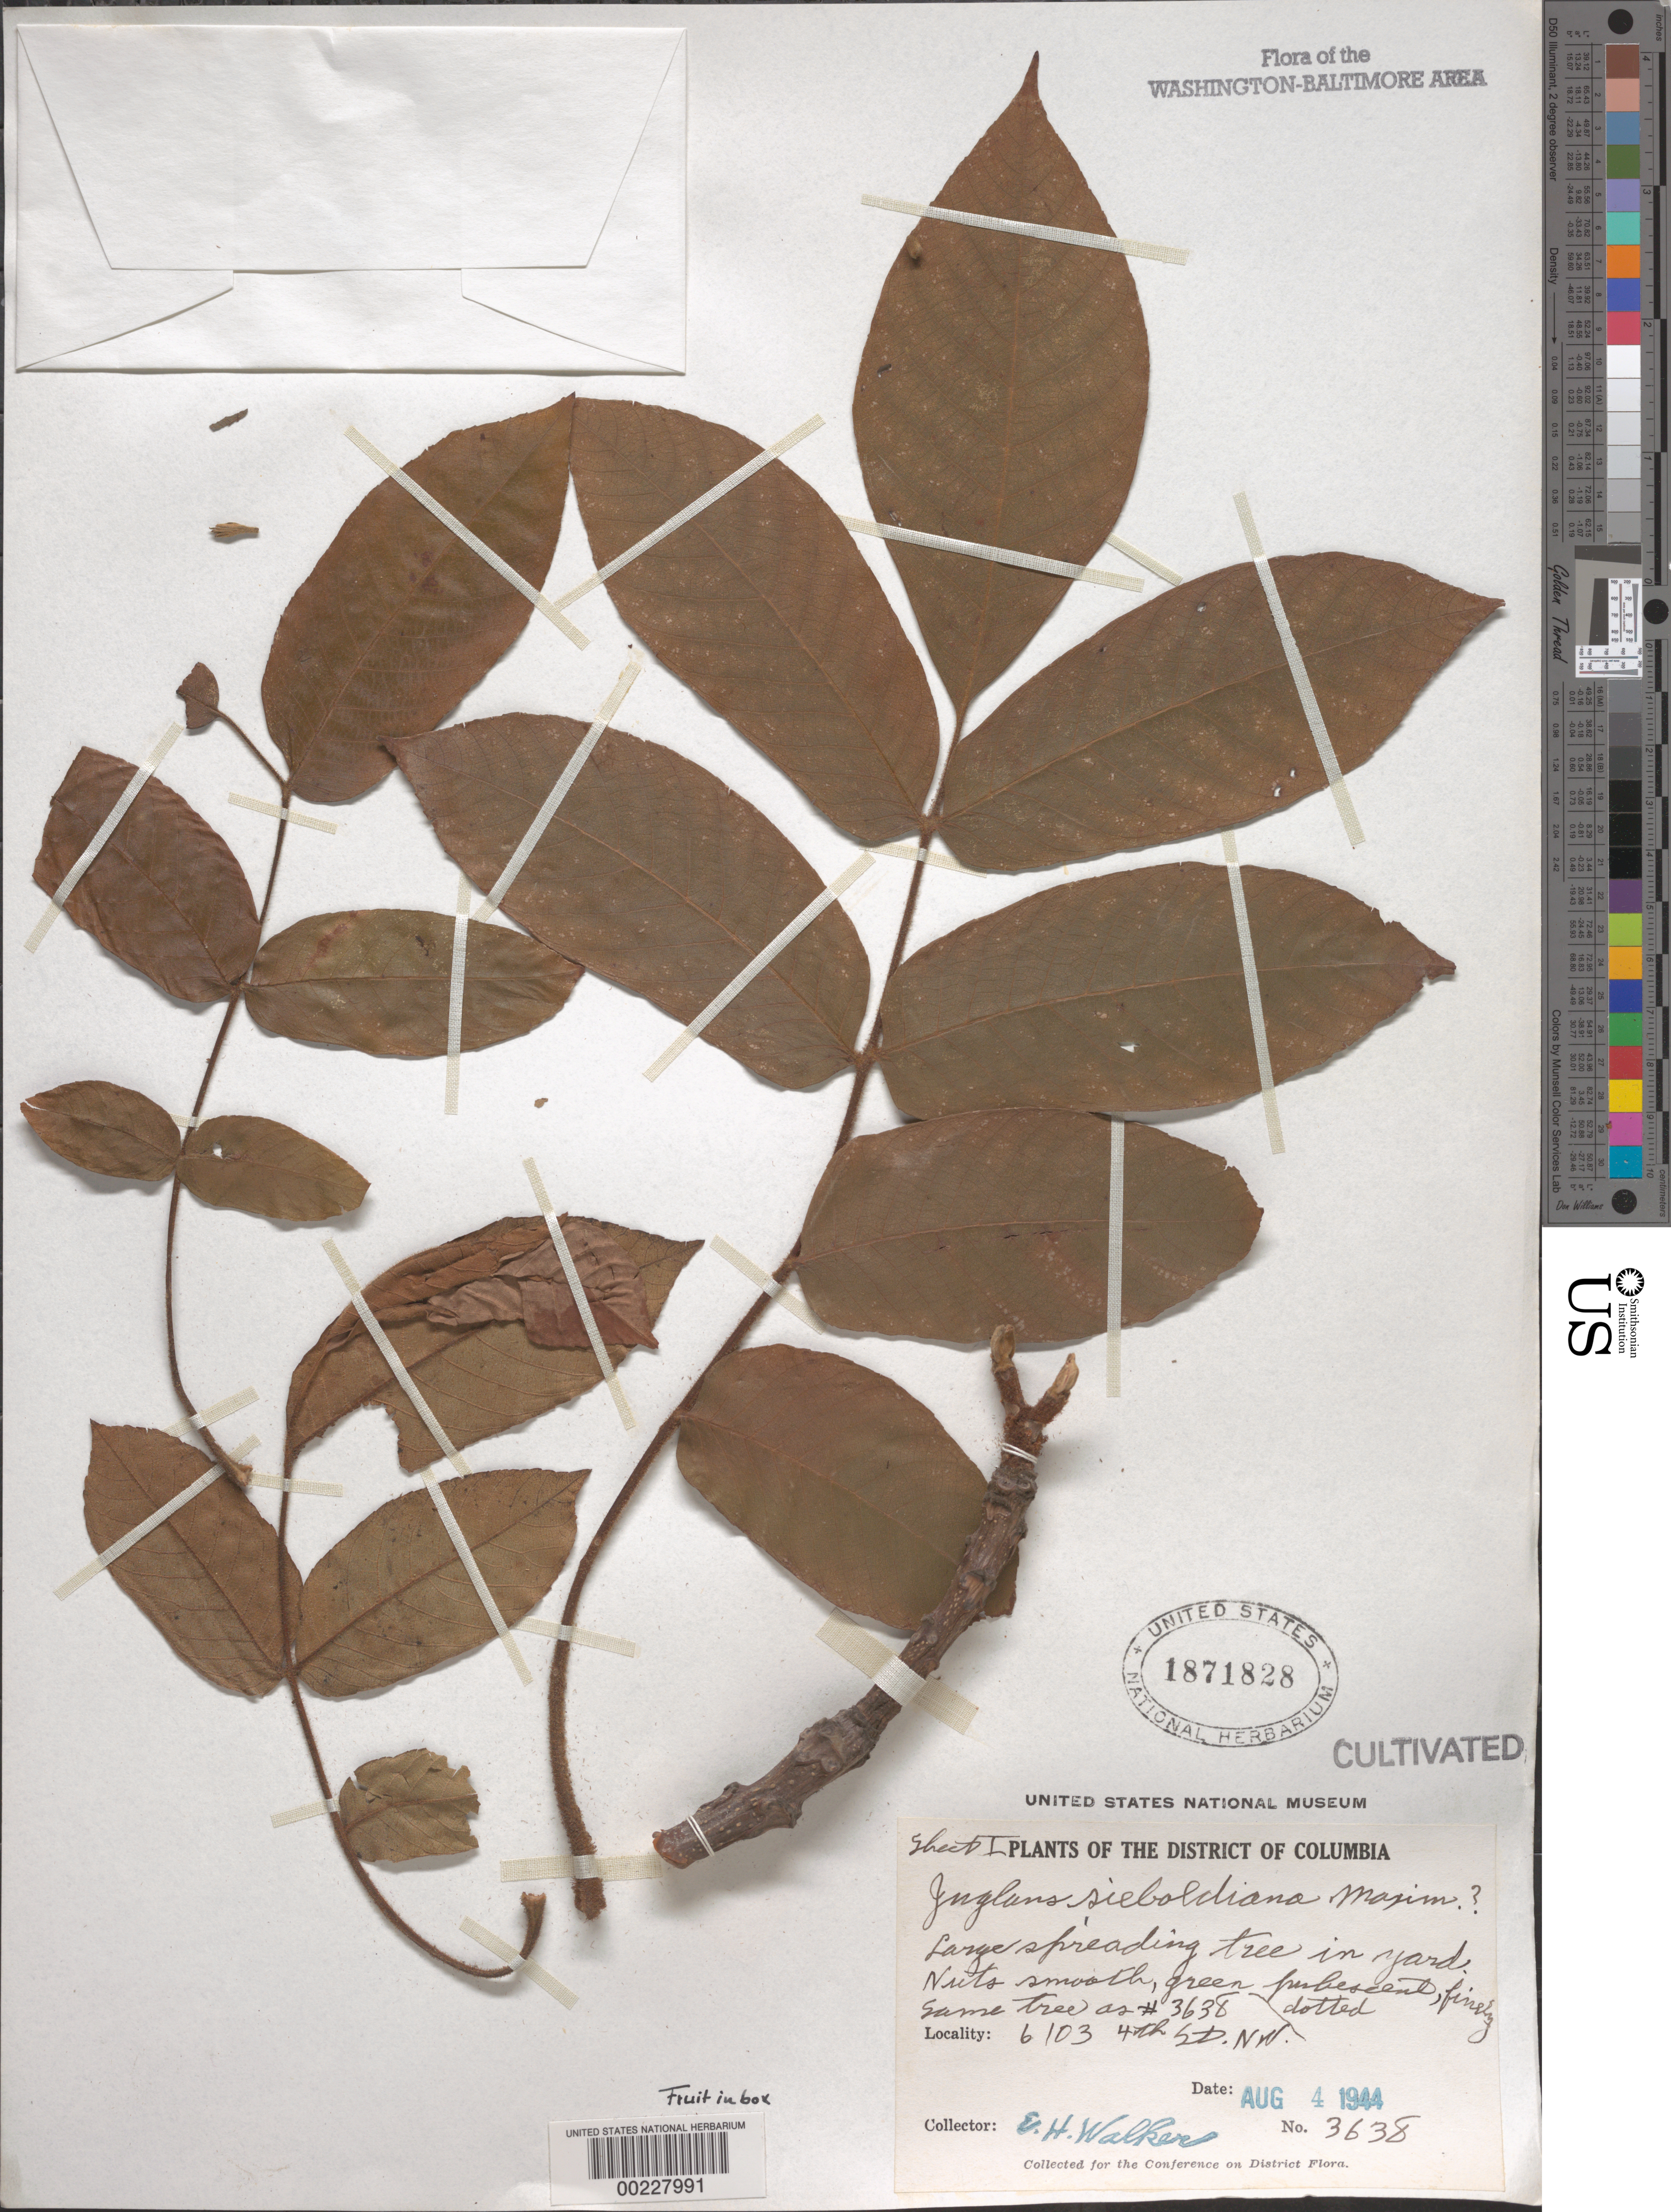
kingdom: Plantae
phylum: Tracheophyta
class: Magnoliopsida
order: Fagales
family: Juglandaceae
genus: Juglans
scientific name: Juglans sieboldiana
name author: Maxim.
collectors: E. H. Walker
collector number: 3638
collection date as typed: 04 Aug 1944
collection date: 1944-08-04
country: United States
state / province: District of Columbia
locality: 6103 4th St NW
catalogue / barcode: US 1871828